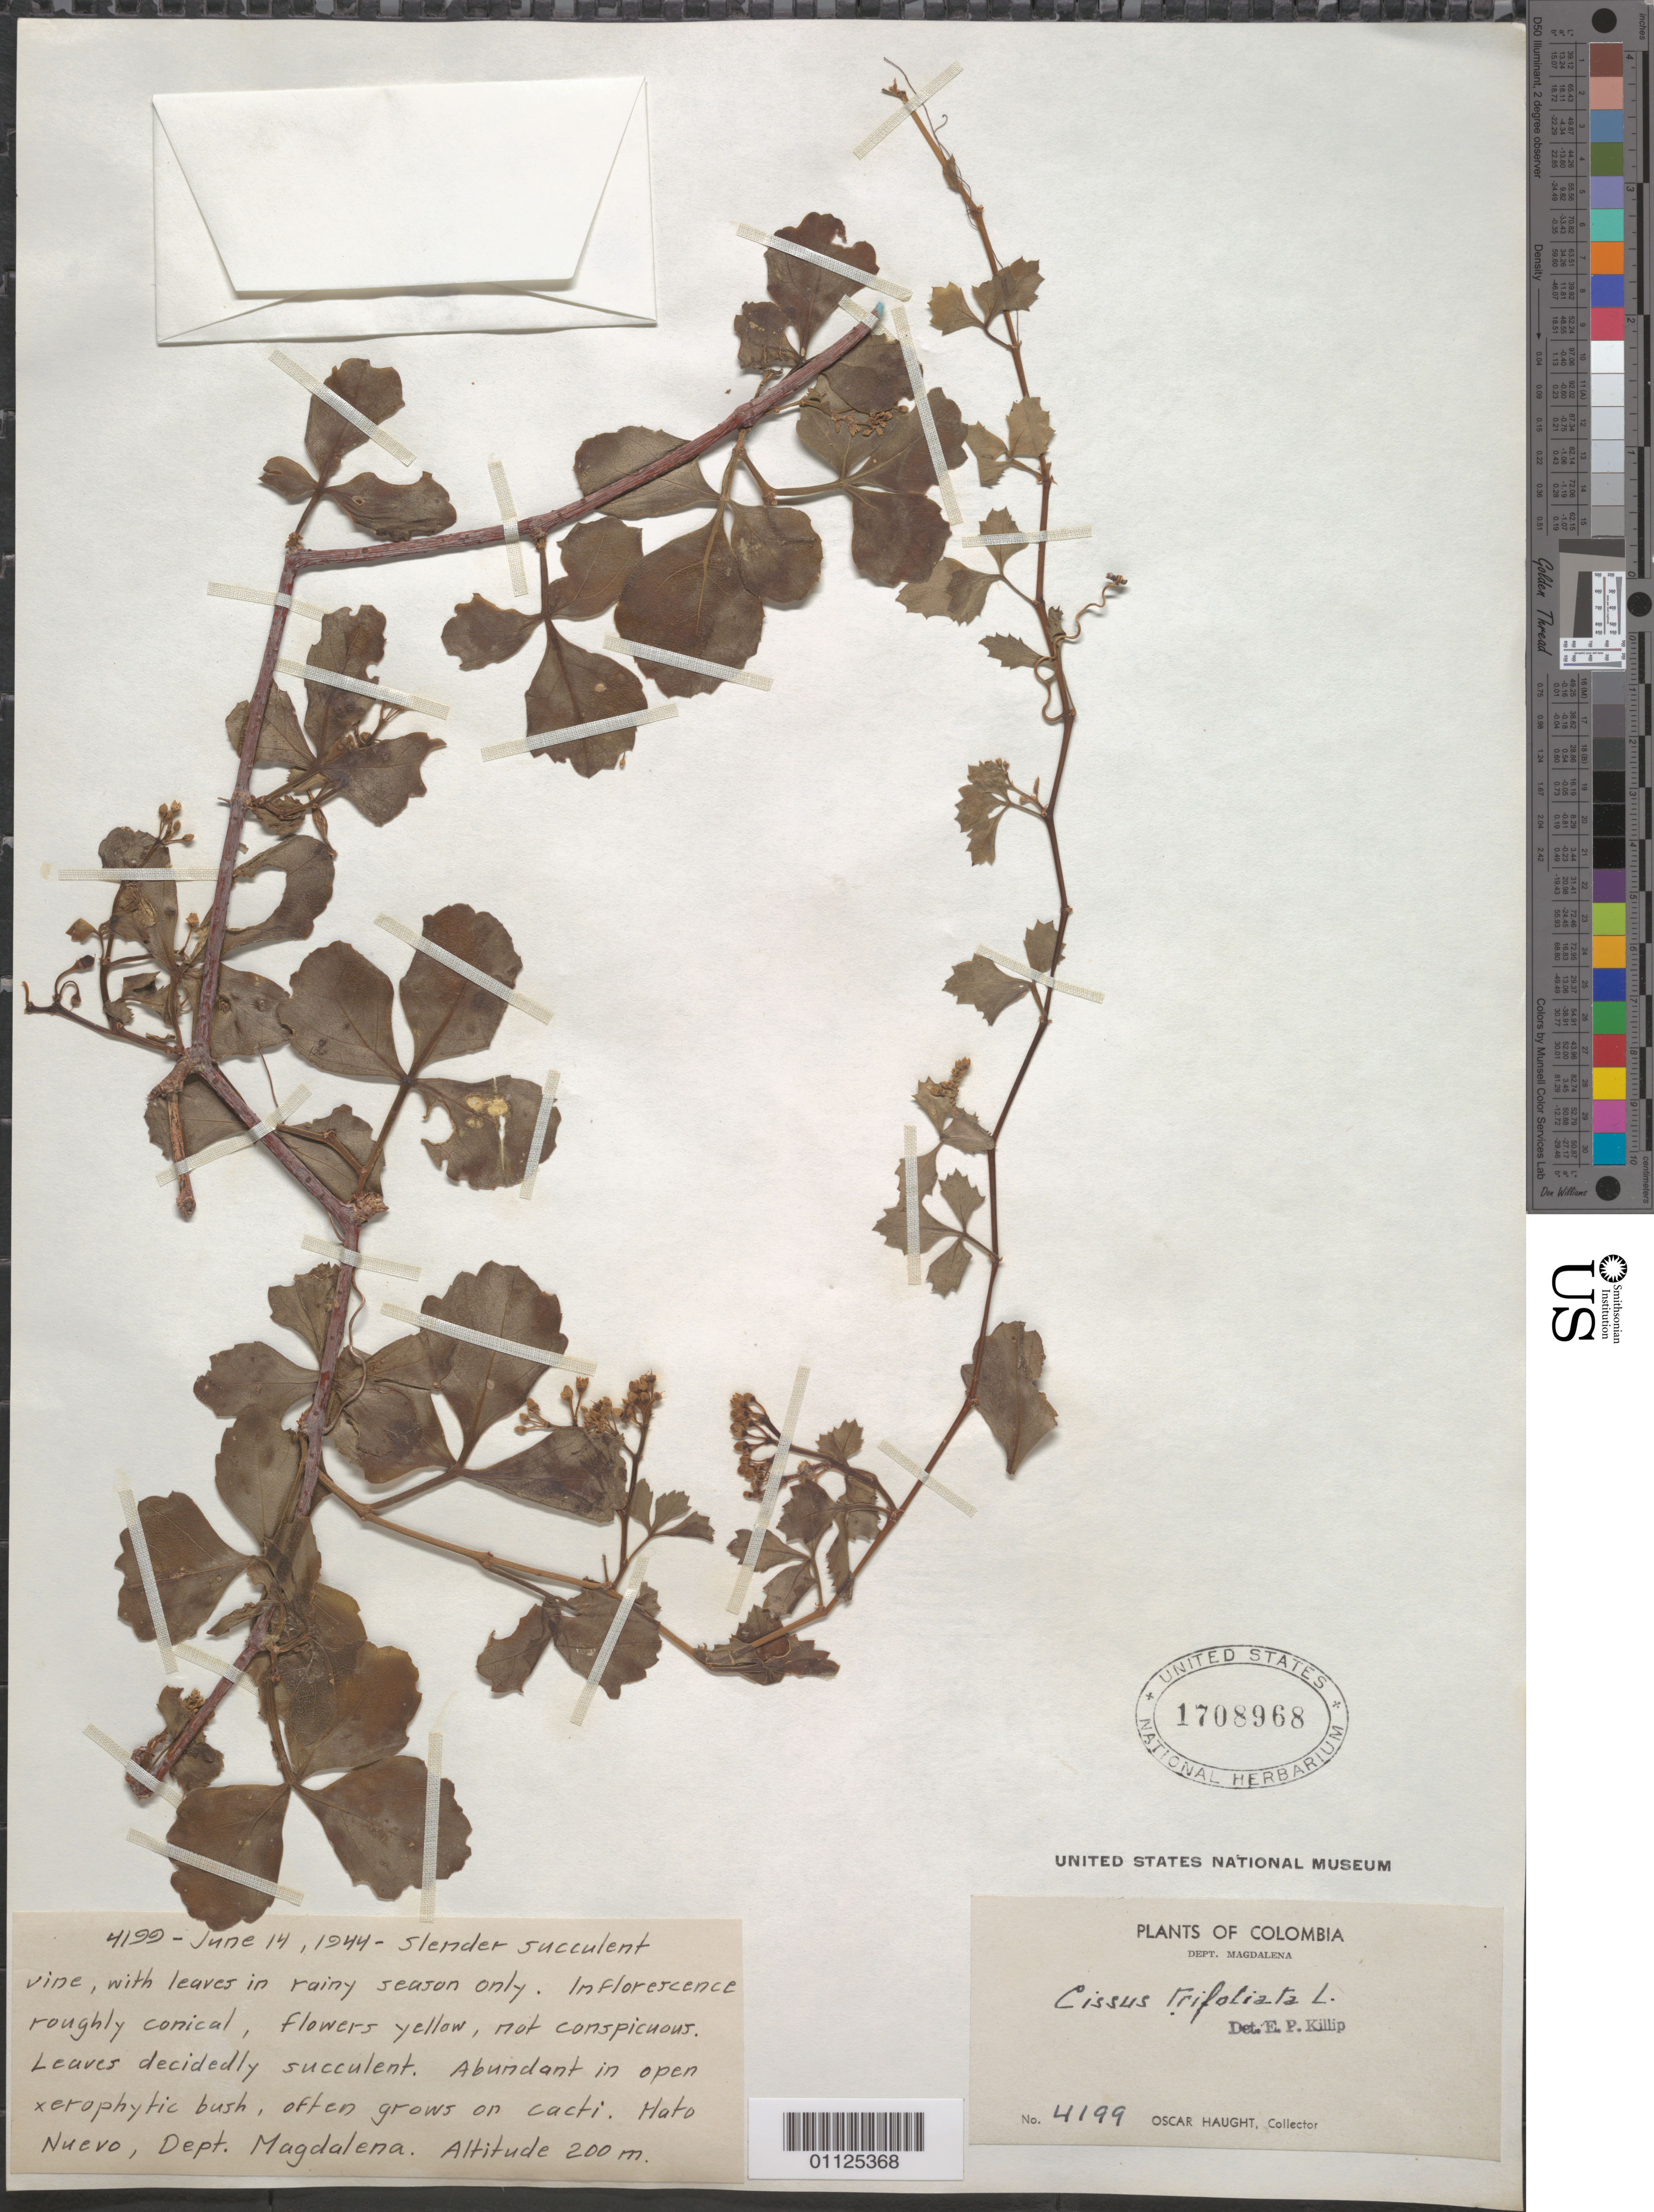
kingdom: Plantae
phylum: Tracheophyta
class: Magnoliopsida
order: Vitales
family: Vitaceae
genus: Cissus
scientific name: Cissus trifoliata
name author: (L.) L.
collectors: O. L. Haught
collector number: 4199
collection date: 1944-06-14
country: Colombia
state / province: Magdalena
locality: Hato Nuevo.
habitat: Vine. Abundant in open xerophytic bush.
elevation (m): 200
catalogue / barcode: US 1708968